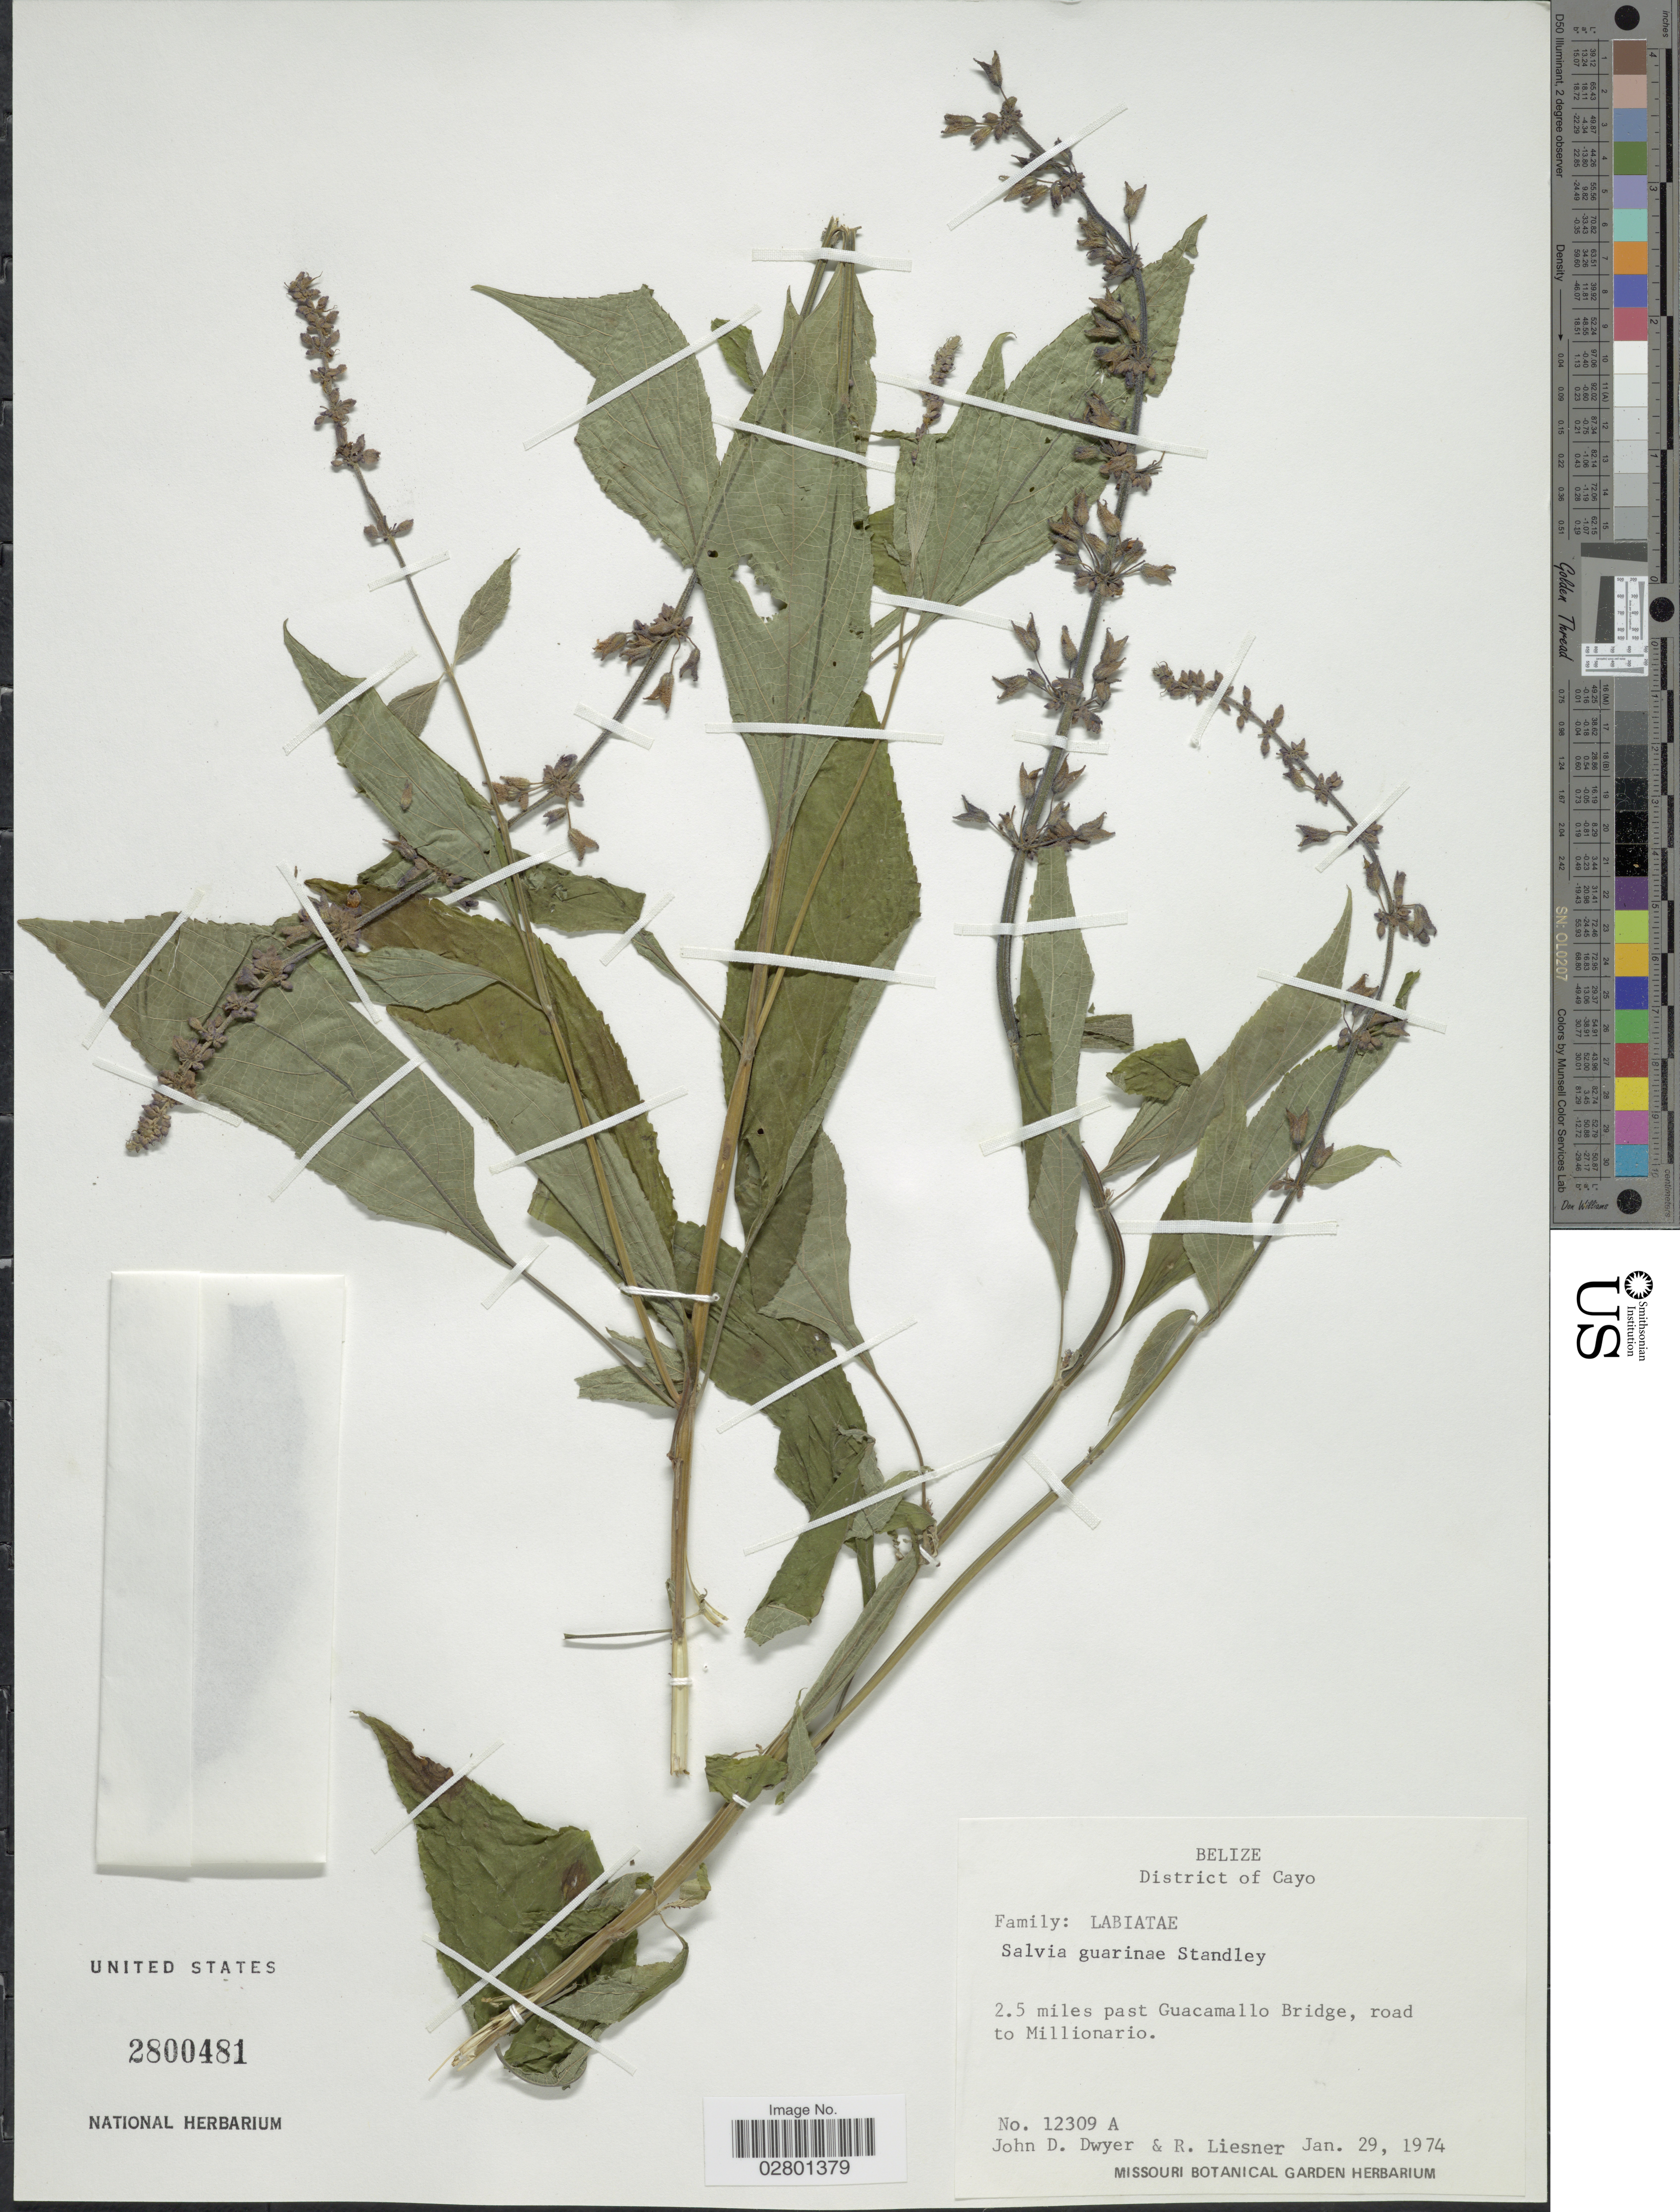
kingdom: Plantae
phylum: Tracheophyta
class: Magnoliopsida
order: Lamiales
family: Lamiaceae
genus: Salvia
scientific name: Salvia guarinae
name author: Standl.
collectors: J. D. Dwyer & R. L. Liesner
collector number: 12309 A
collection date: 1974-01-29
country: Belize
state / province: Cayo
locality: District of Cayo. 2.5 miles past Guacamallo Bridge, road to Millionario.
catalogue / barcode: US 2800481